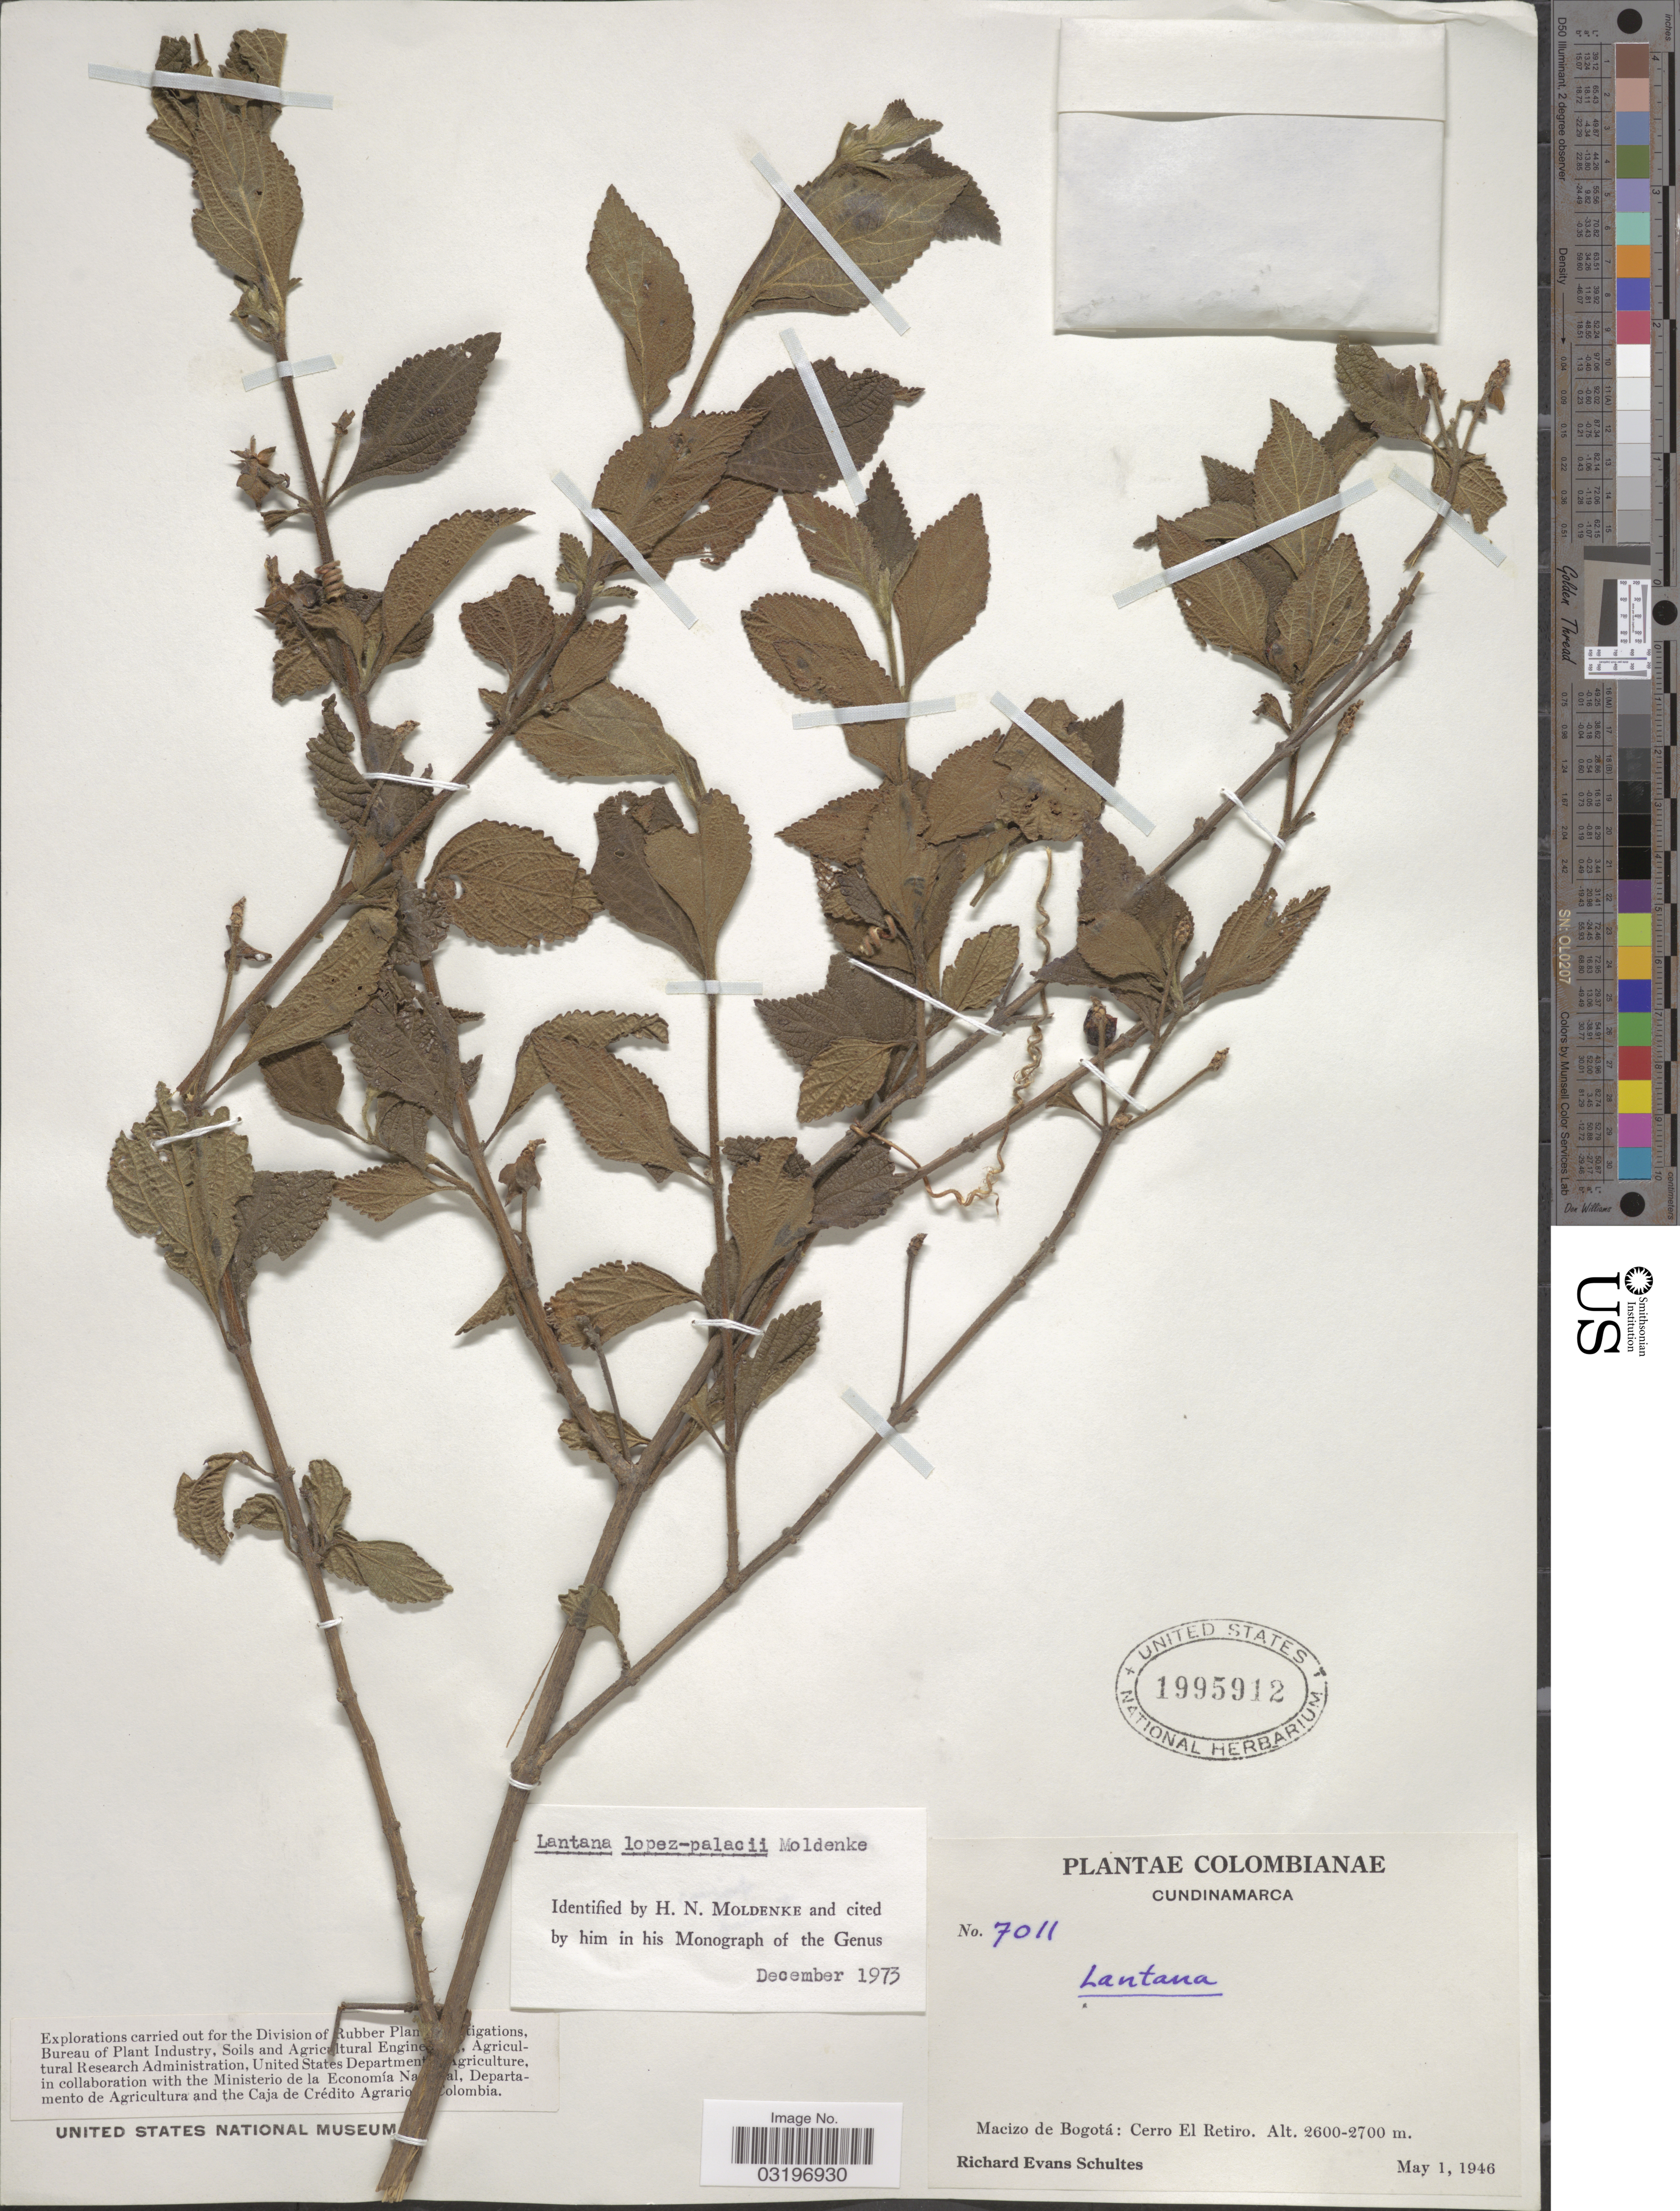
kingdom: Plantae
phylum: Tracheophyta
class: Magnoliopsida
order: Lamiales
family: Verbenaceae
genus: Lantana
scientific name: Lantana lopez-palacii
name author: Moldenke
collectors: R. E. Schultes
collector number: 7011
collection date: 1946-05-01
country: Colombia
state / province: Cundinamarca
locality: Macizo de Bogotá: Cerro El Retiro.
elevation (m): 2600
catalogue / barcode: US 1995912